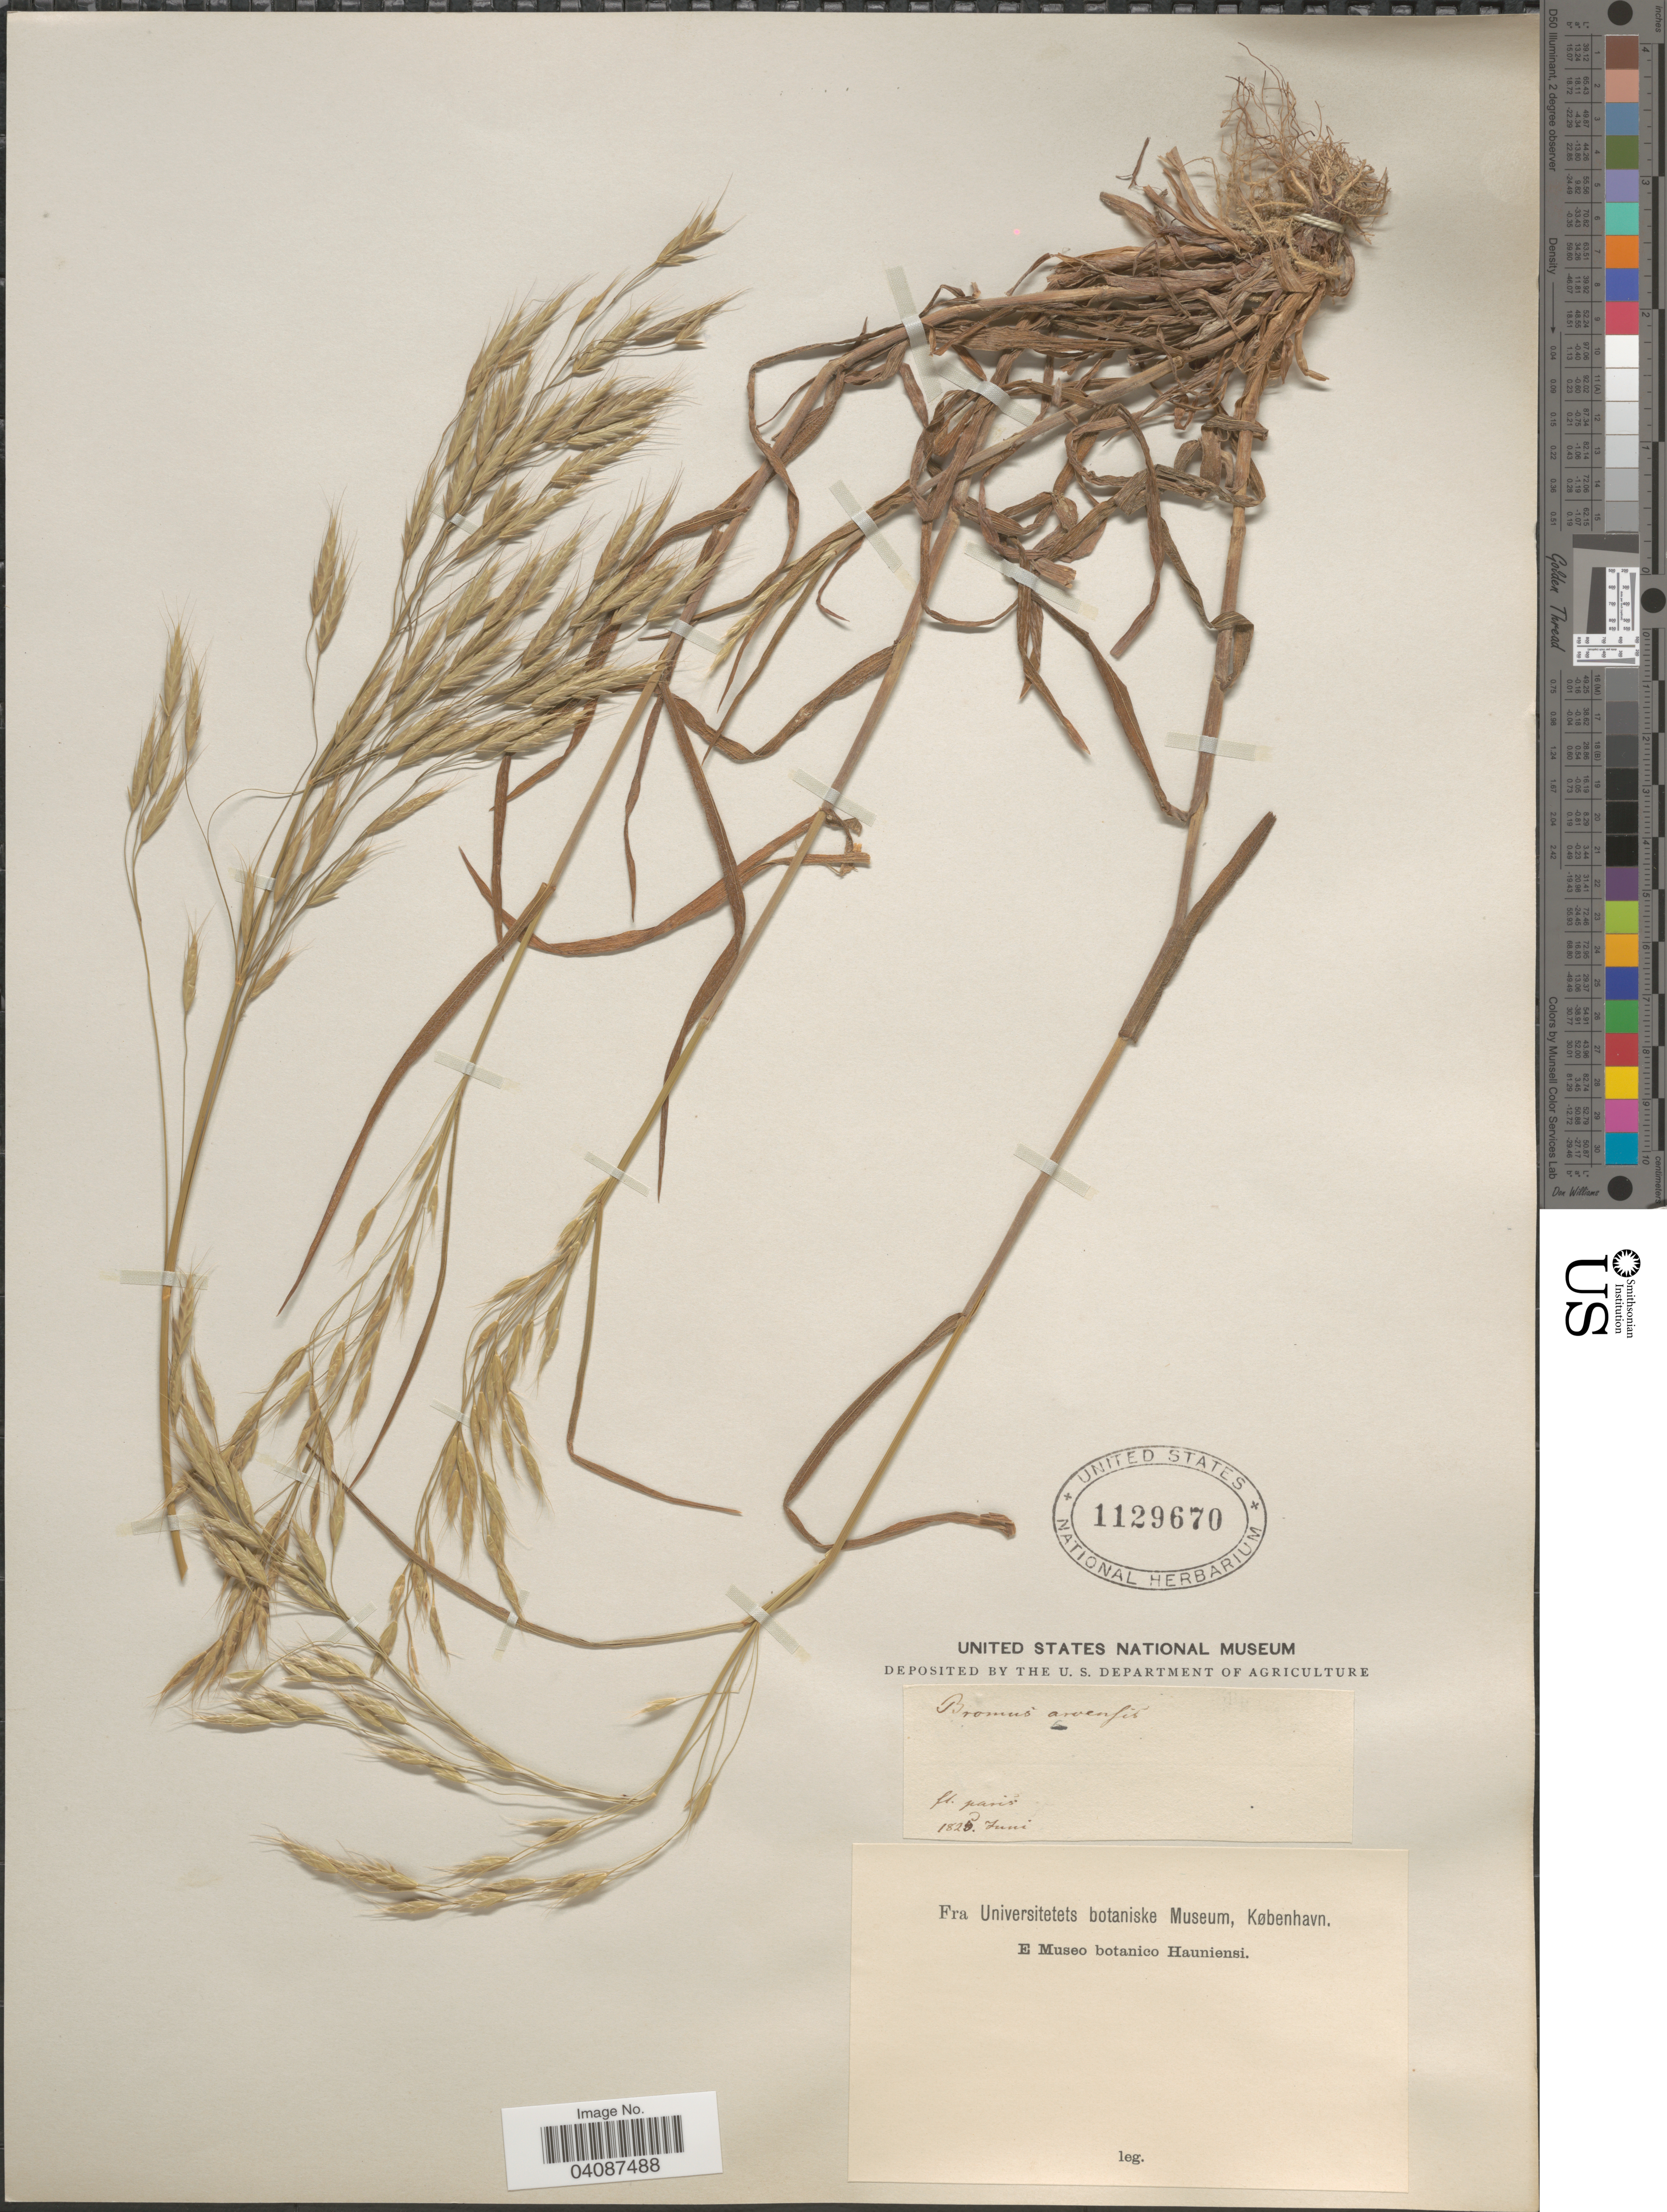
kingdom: Plantae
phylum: Tracheophyta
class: Liliopsida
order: Poales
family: Poaceae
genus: Bromus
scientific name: Bromus arvensis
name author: L.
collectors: Museo Botanico Hauniense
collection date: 1825-06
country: France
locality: Paris.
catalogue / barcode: US 1129670